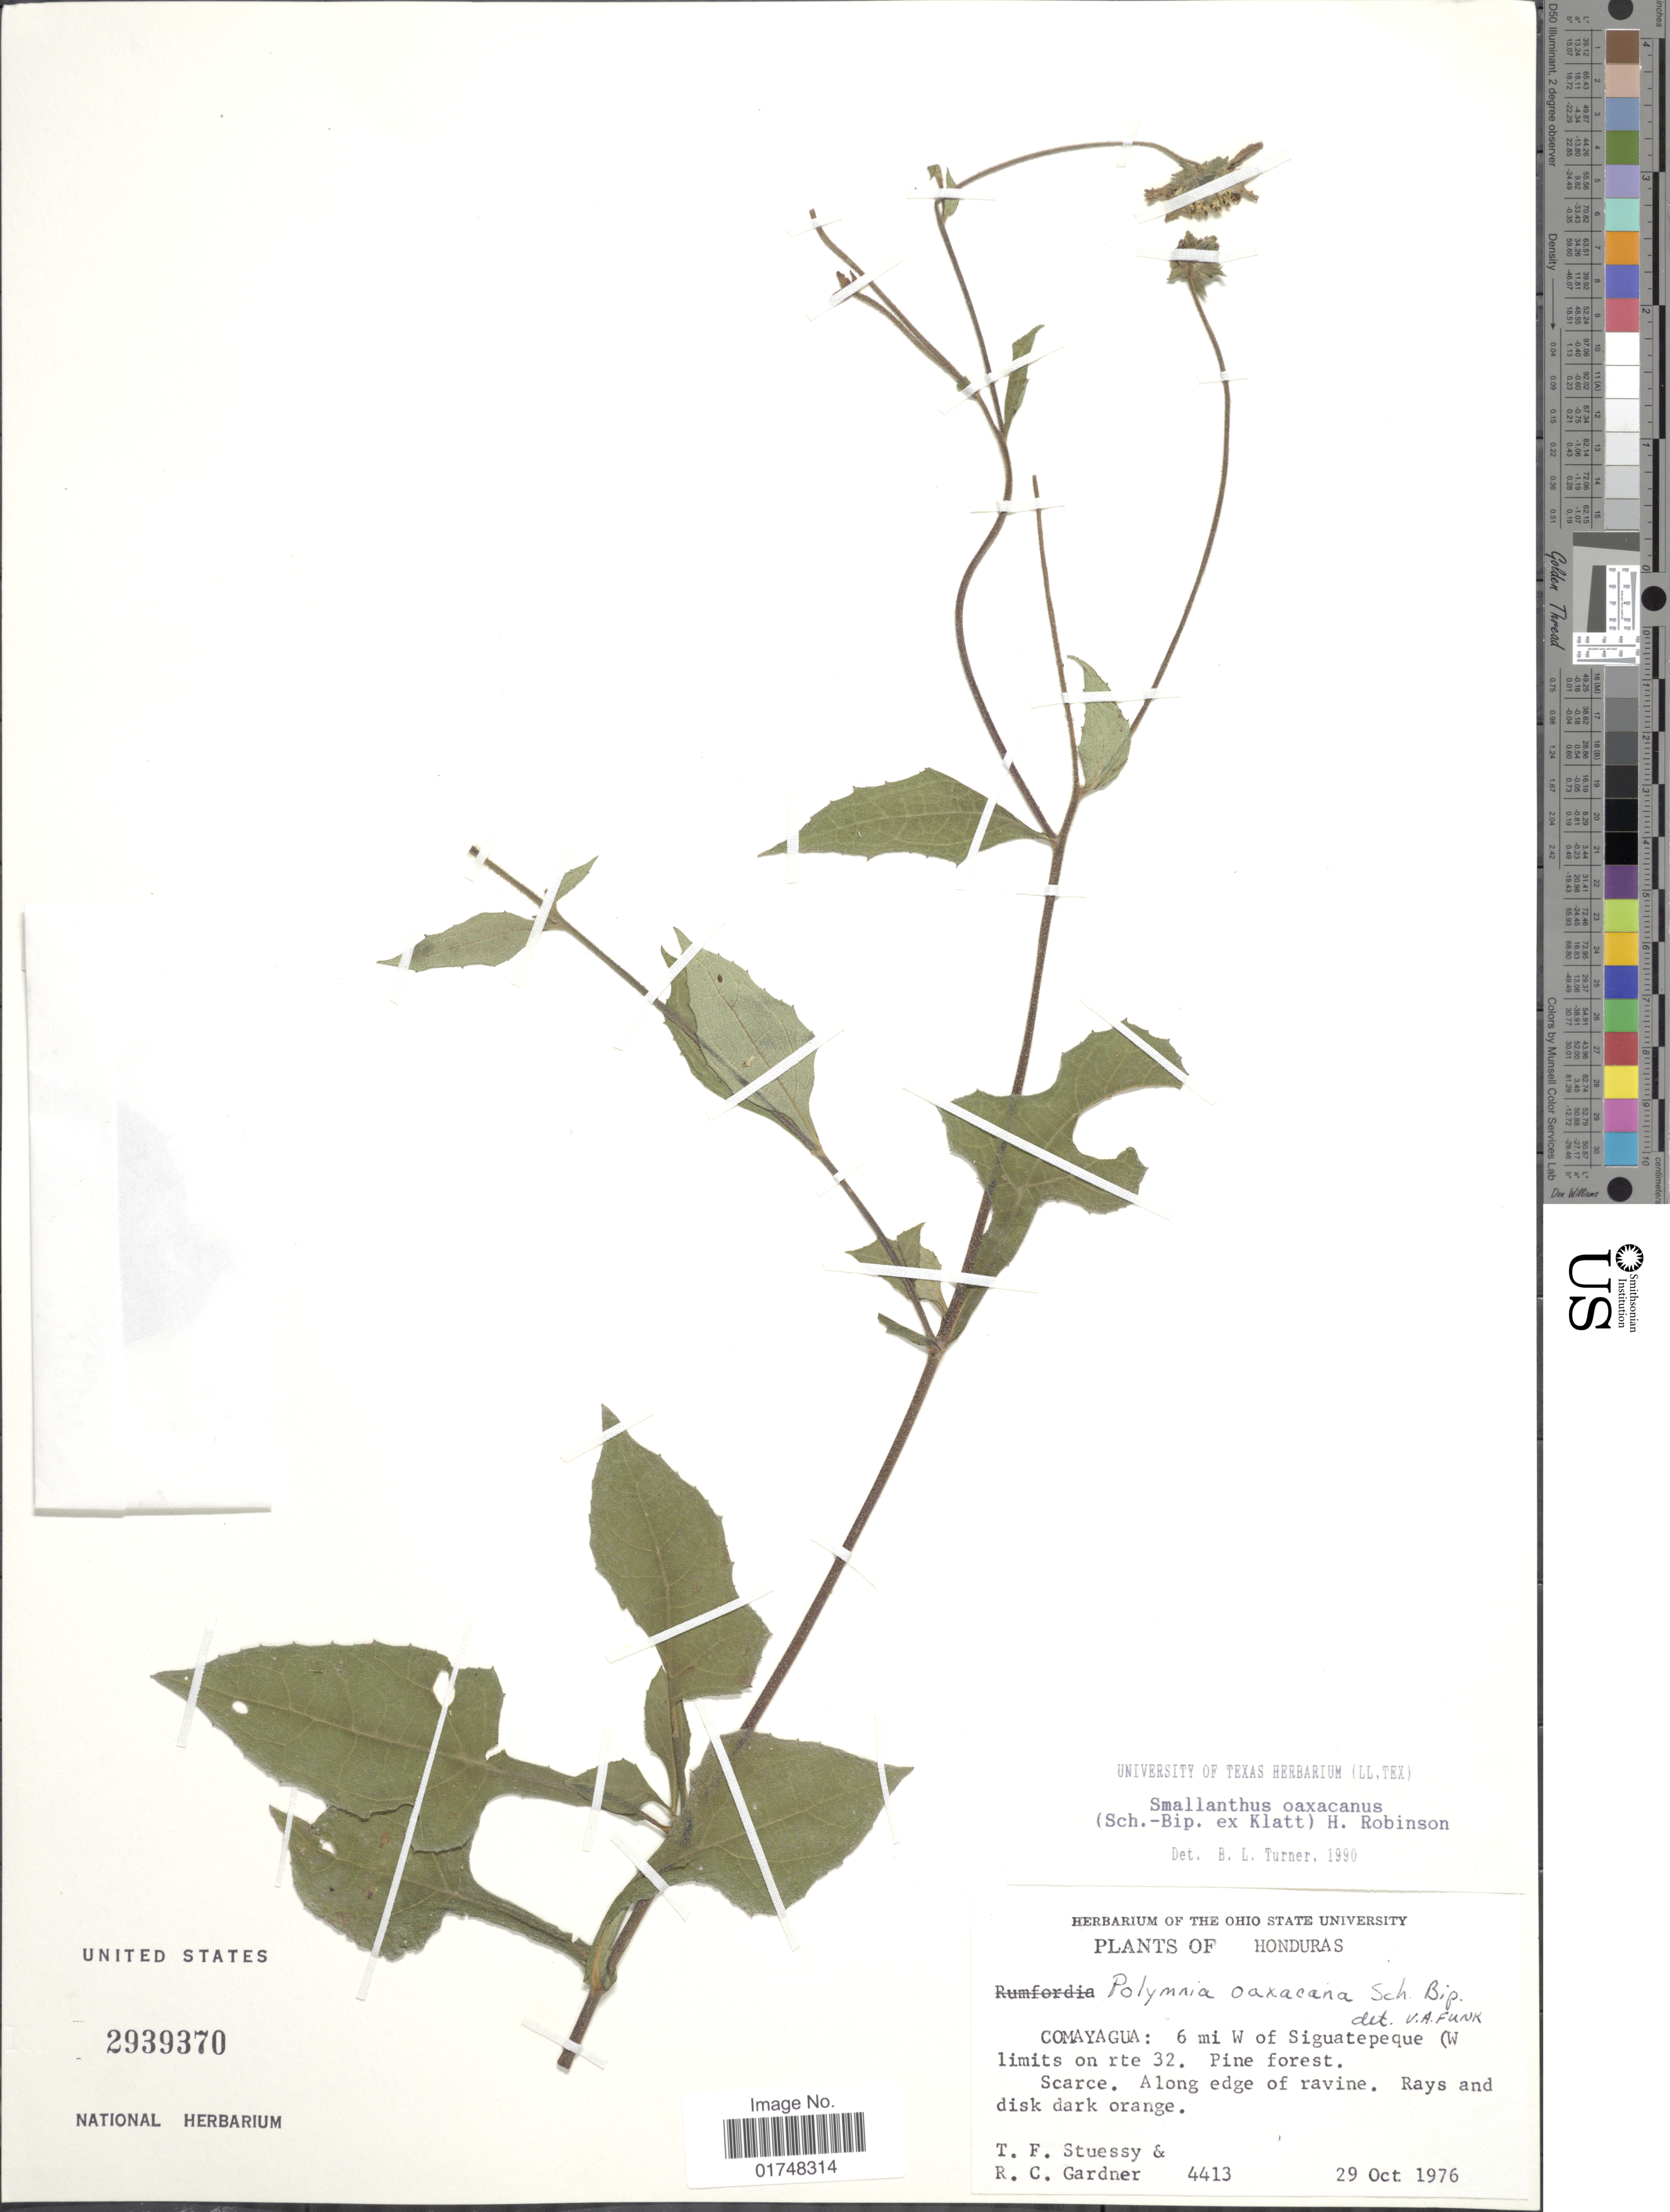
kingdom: Plantae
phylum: Tracheophyta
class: Magnoliopsida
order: Asterales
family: Asteraceae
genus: Smallanthus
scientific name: Smallanthus oaxacanus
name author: (Sch. Bip. ex Klatt) H. Rob.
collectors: T. Stuessy & R. C. Gardner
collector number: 4413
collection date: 1976-10-29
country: Honduras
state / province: Comayagua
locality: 6 mi W of Siguatepeque (W limits on rte 32)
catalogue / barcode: US 2939370